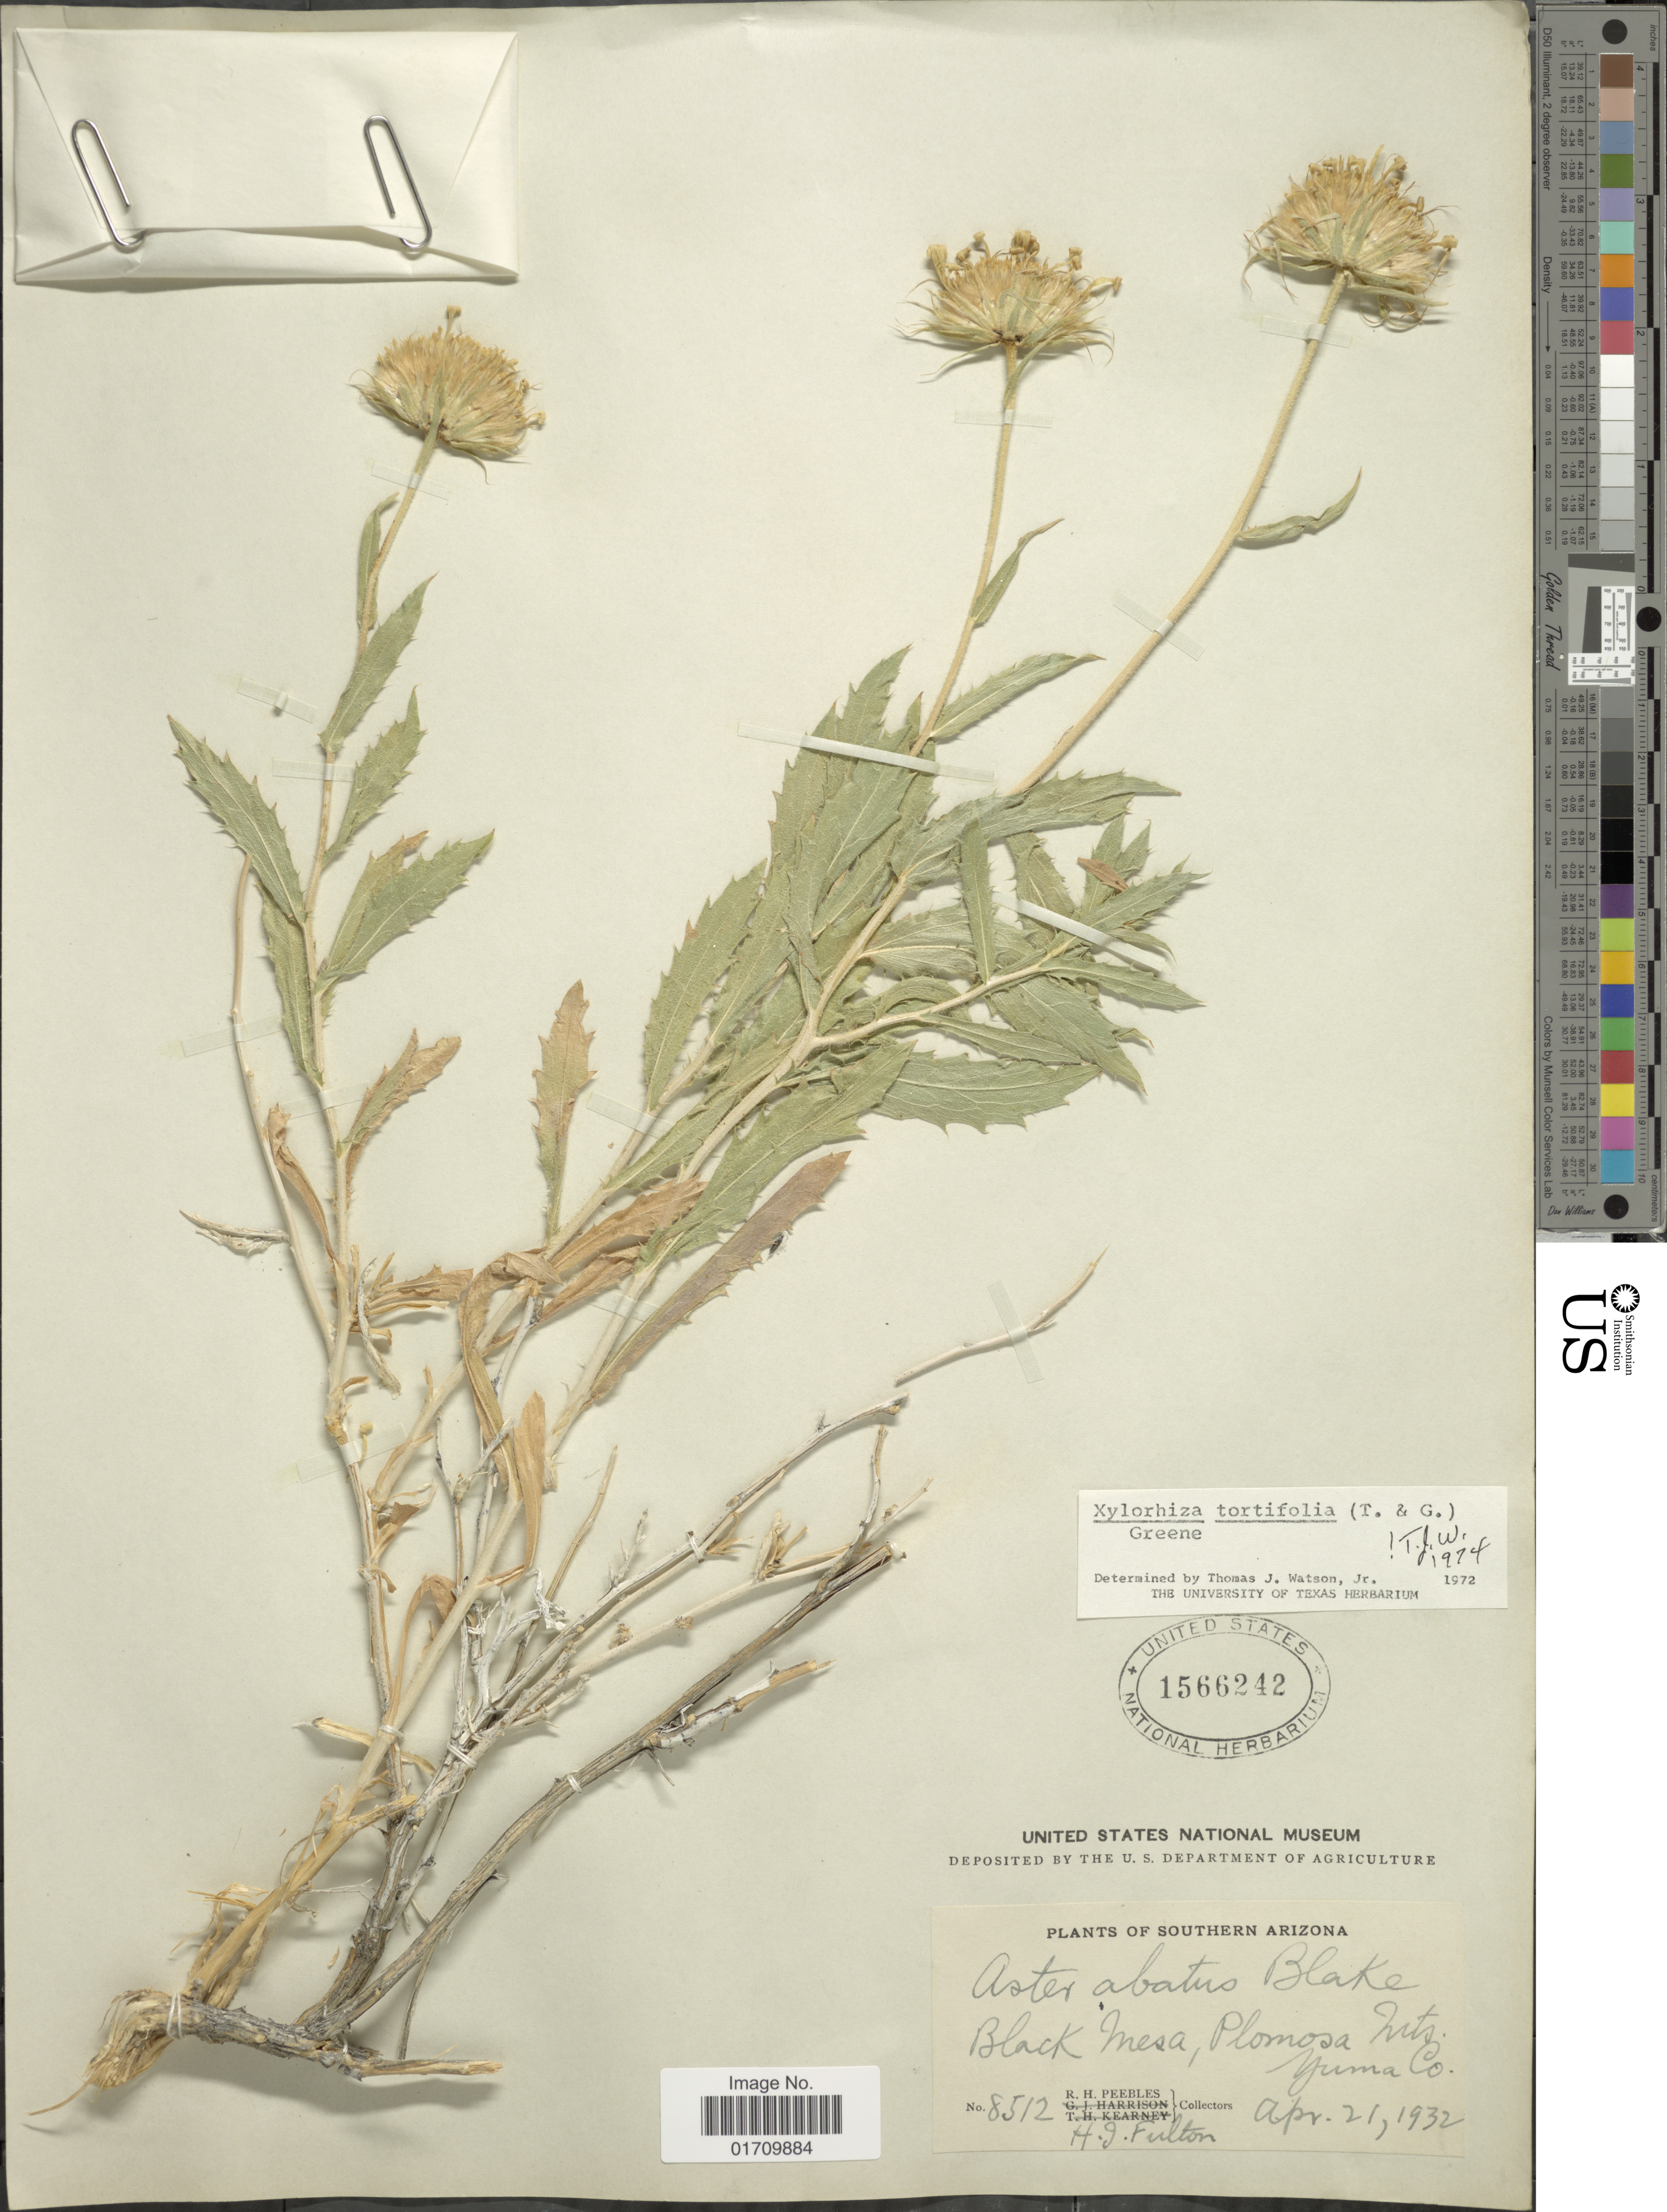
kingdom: Plantae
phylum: Tracheophyta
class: Magnoliopsida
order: Asterales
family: Asteraceae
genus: Xylorhiza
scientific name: Xylorhiza tortifolia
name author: (Torr. & A. Gray) Greene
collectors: R. H. Peebles & H. Fulton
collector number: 8512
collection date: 1932-04-21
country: United States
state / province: Arizona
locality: Southern Arizona, Black Mesa, Plomosa Mts., Yuma Co.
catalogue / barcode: US 1566242